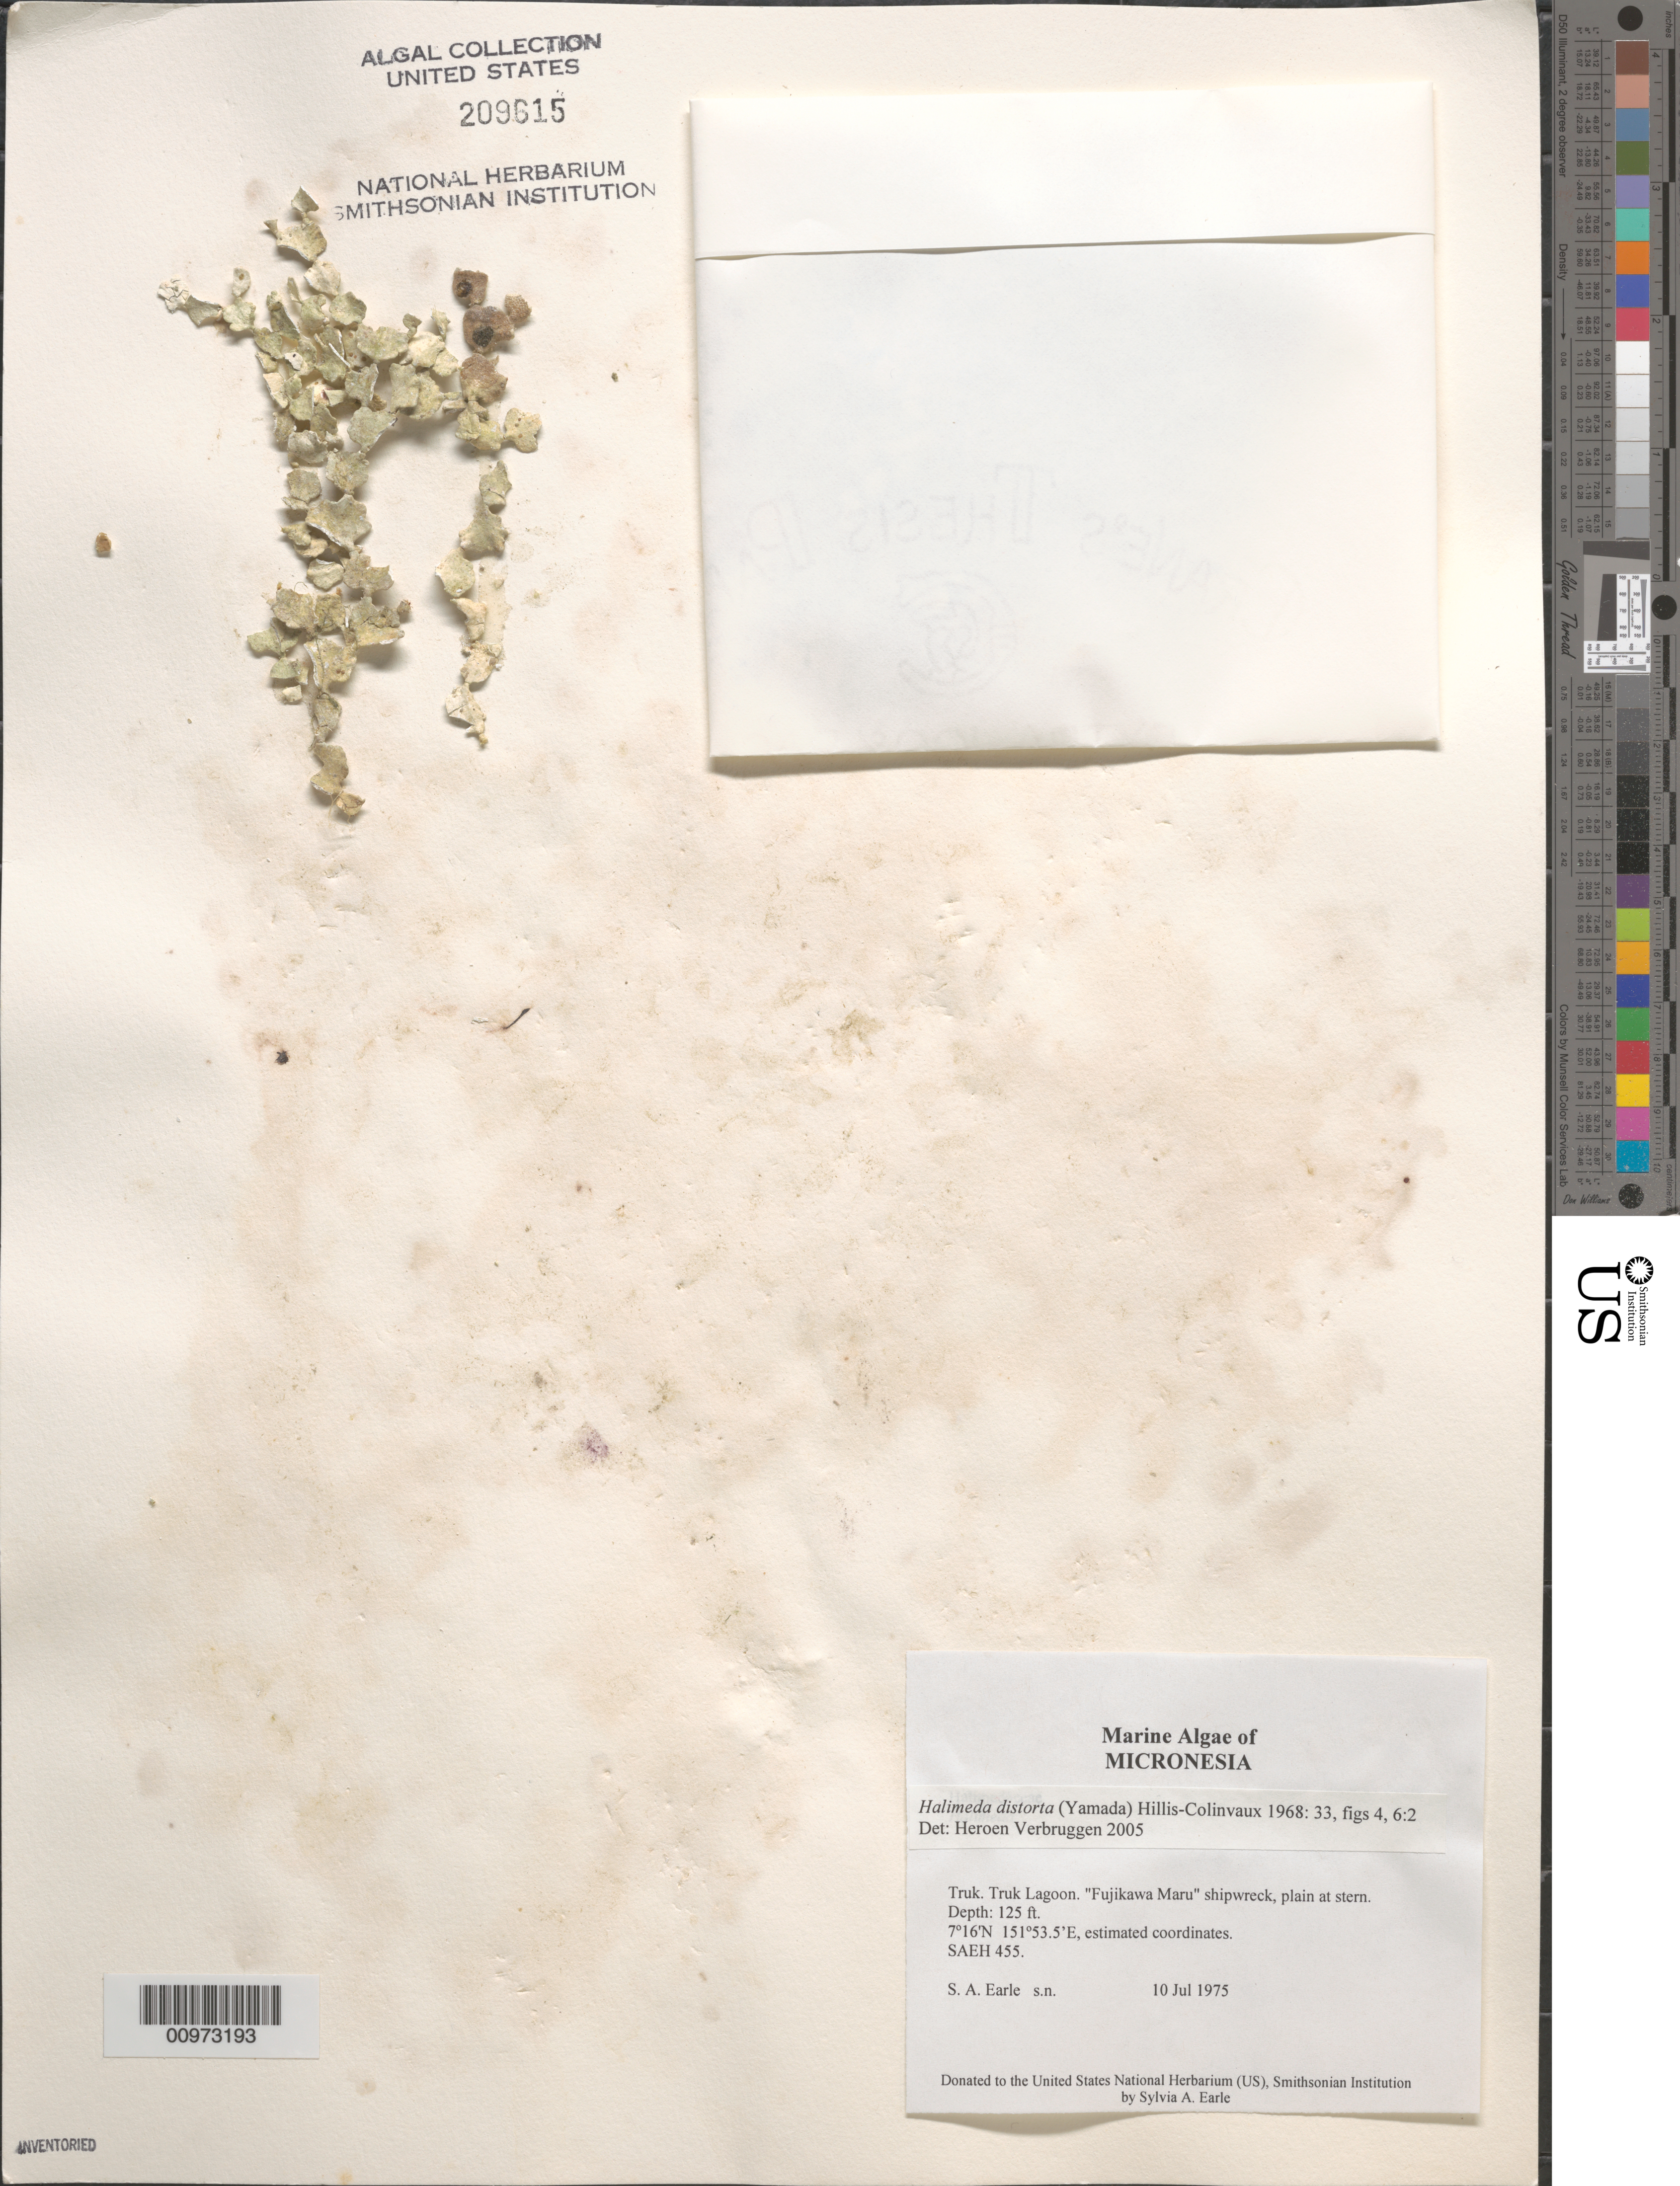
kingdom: Plantae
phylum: Chlorophyta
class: Ulvophyceae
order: Bryopsidales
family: Halimedaceae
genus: Halimeda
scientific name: Halimeda distorta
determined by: Verbruggen, H.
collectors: S. A. Earle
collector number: SAEH 455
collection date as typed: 10 Jul 1975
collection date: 1975-07-10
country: Micronesia, Federated States of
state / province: Truk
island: Truk (Chuuk) Is.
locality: Chuuk Lagoon (Truk Lagoon), Fujikawa Maru shipwreck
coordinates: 7 16'N, 151 53.5'E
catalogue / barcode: US 209615